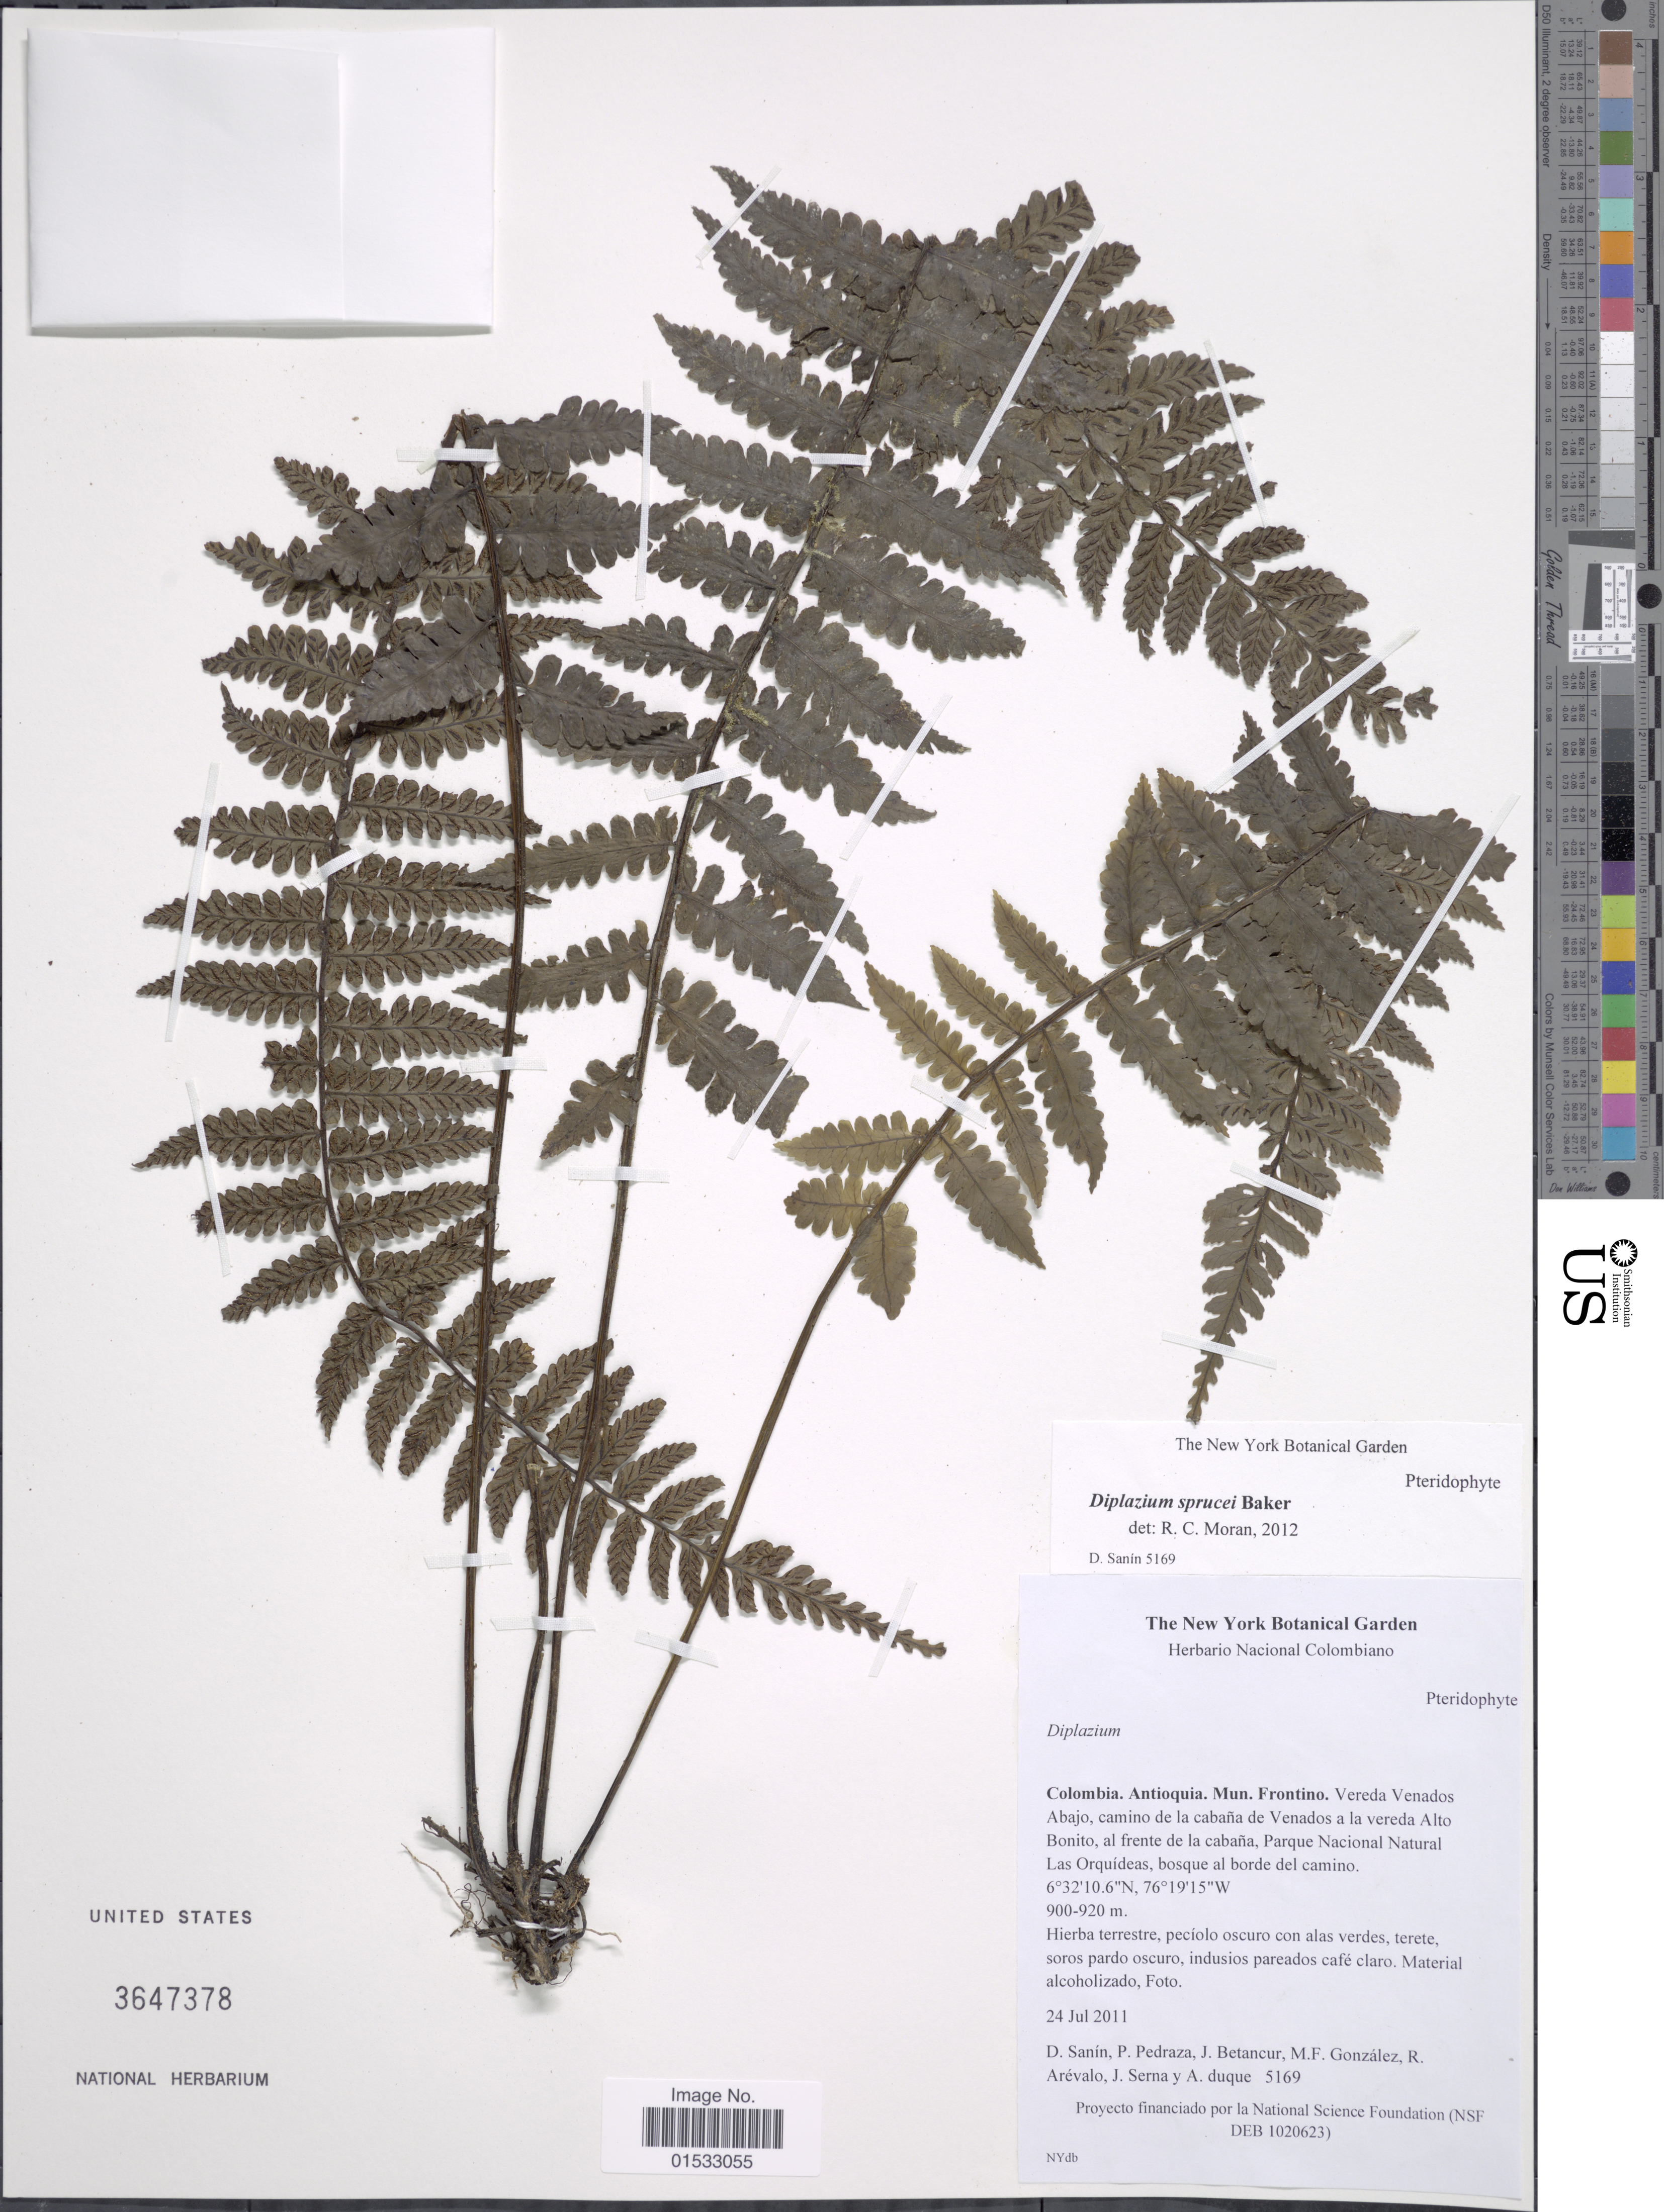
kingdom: Plantae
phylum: Tracheophyta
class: Polypodiopsida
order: Polypodiales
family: Athyriaceae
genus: Diplazium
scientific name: Diplazium sprucei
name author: (Baker) C. Chr.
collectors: D. Sanin, P. Pedraza, J. Betancur, R. Gonzales & et al.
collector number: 5196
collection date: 2011-07-24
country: Colombia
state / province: Antioquia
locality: Mun. Frontino. Vereda Venados Abajo, camino de la cabaña de Venados a la vereda Alto Bonito, al frento de la cabaña, Parque Nacional Natural Las Orquídeas, bosque al borde del camino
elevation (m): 900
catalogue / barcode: US 3647378